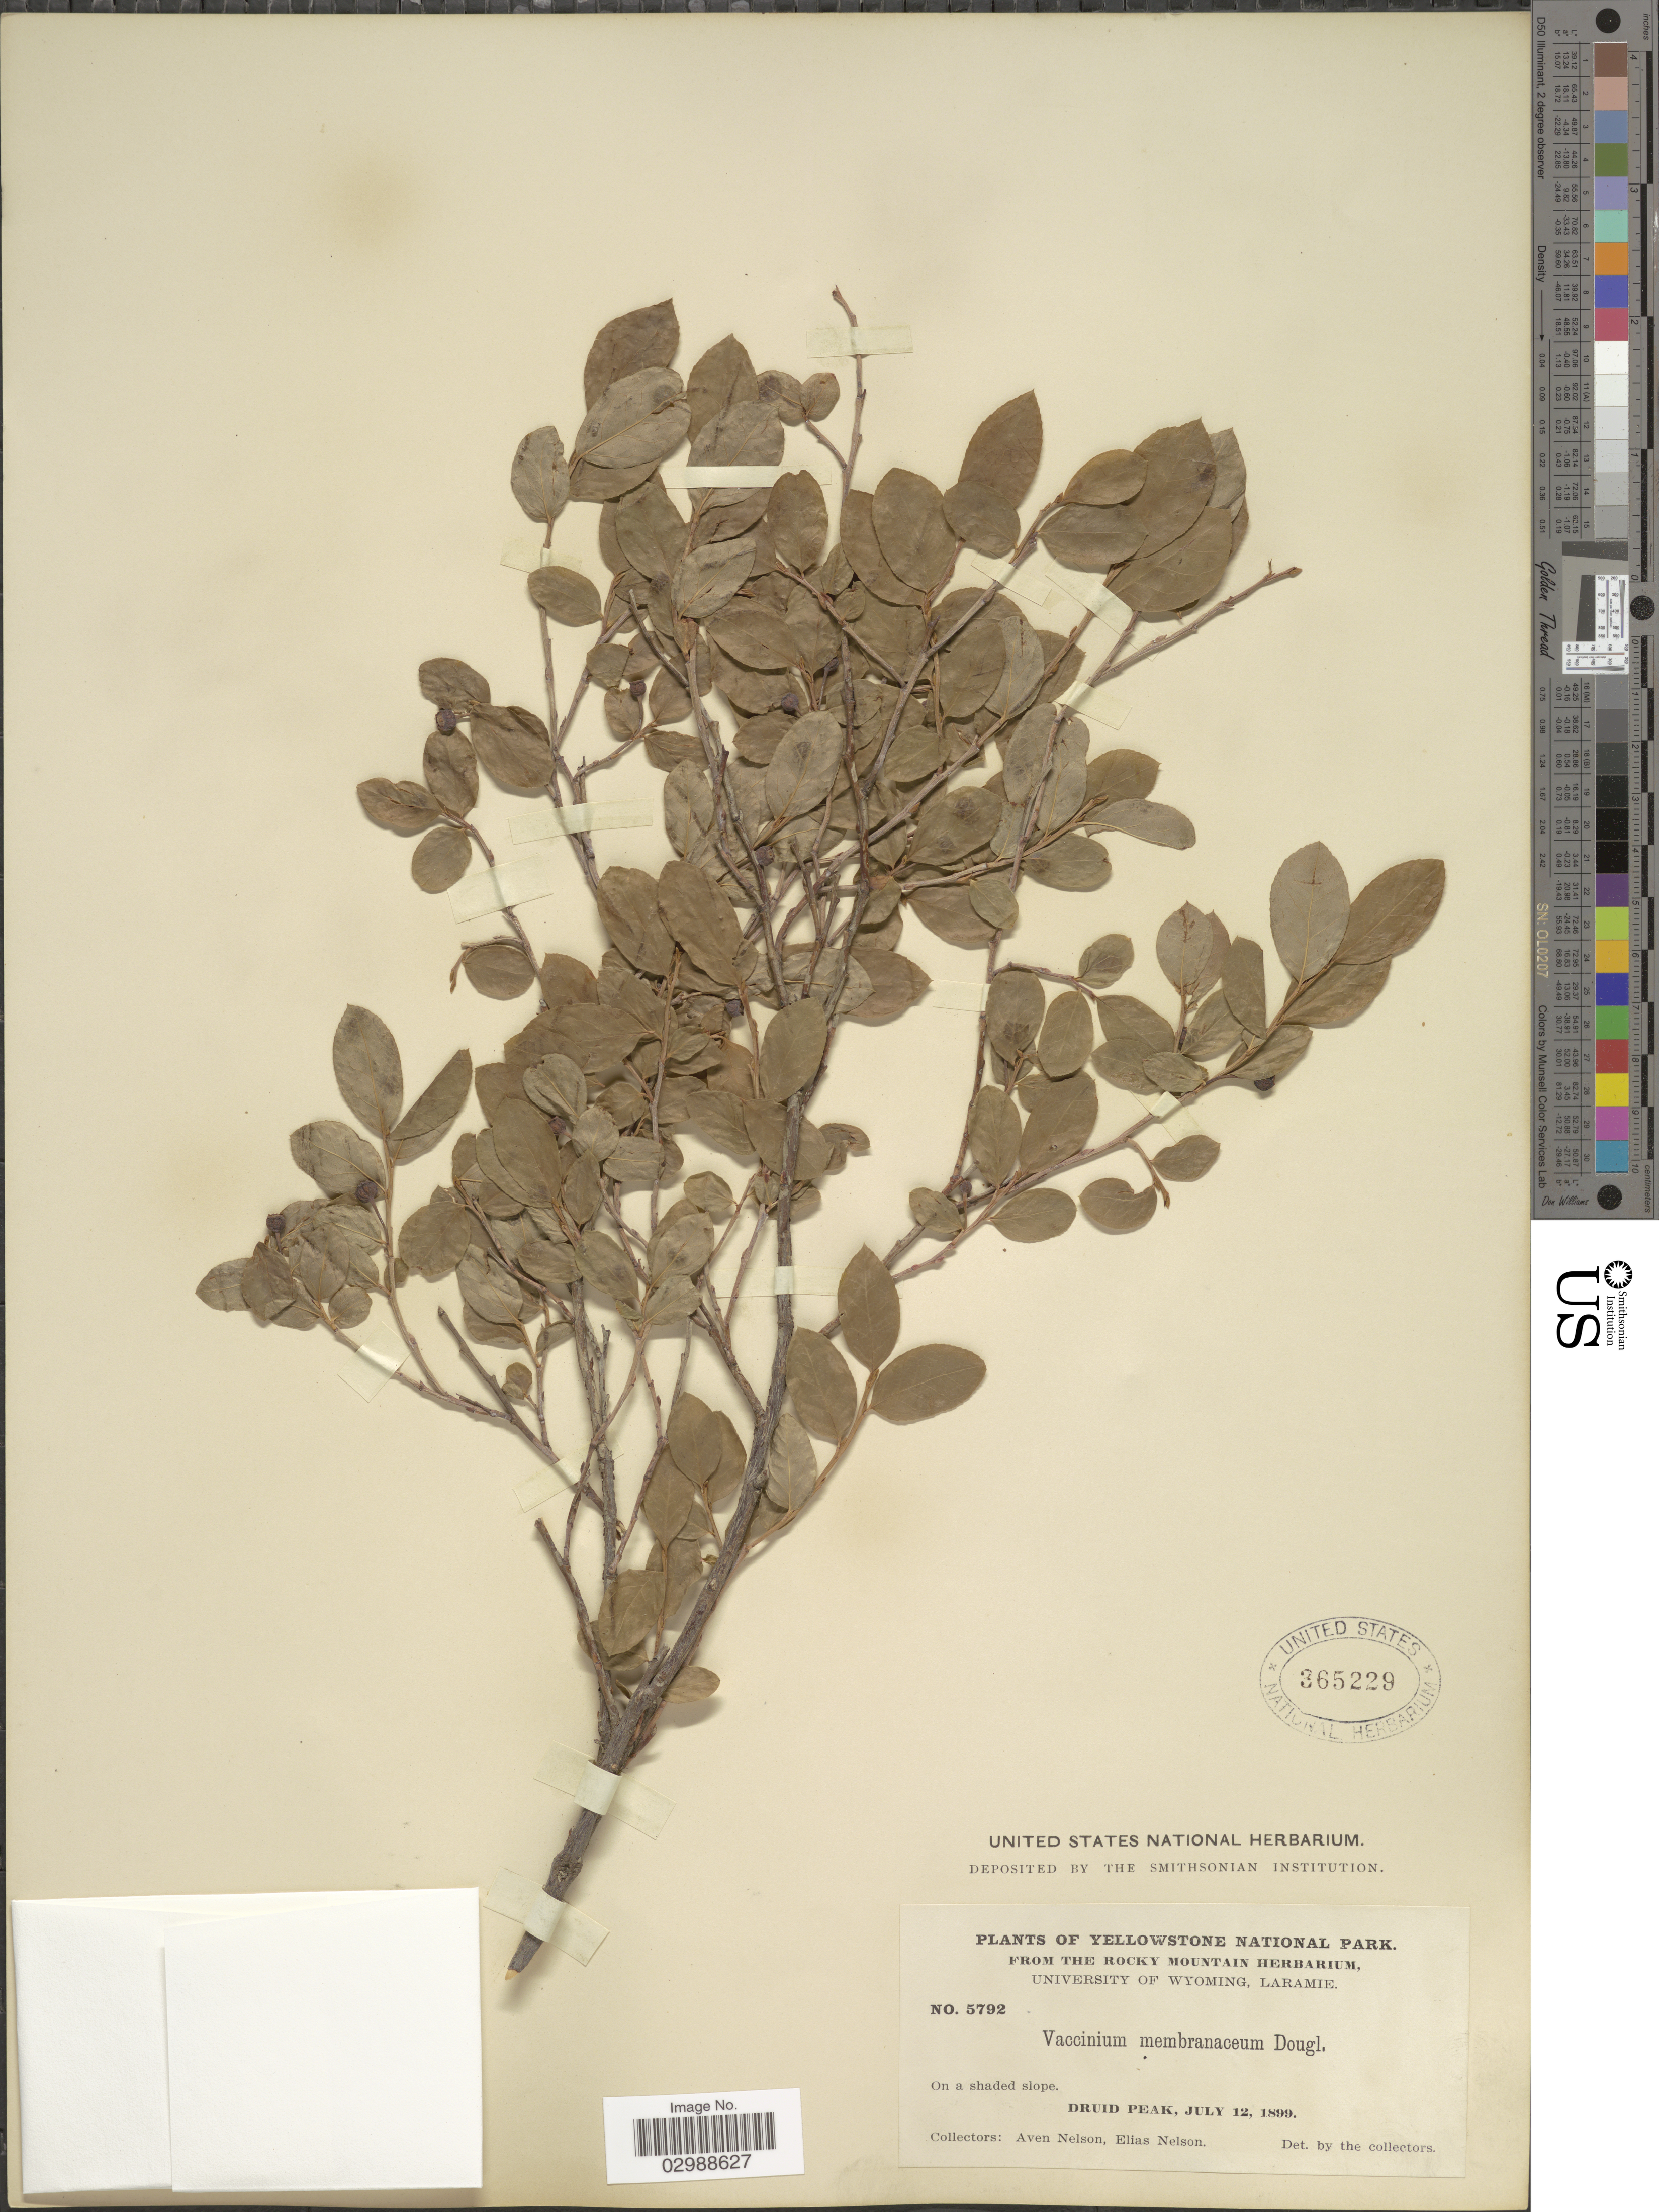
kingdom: Plantae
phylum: Tracheophyta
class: Magnoliopsida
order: Ericales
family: Ericaceae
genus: Vaccinium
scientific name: Vaccinium membranaceum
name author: Douglas ex Torr.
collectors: A. Nelson & E. Nelson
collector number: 5792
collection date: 1899-07-12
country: United States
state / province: Wyoming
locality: Yellowstone National Park. Druid Peak.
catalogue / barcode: US 365229